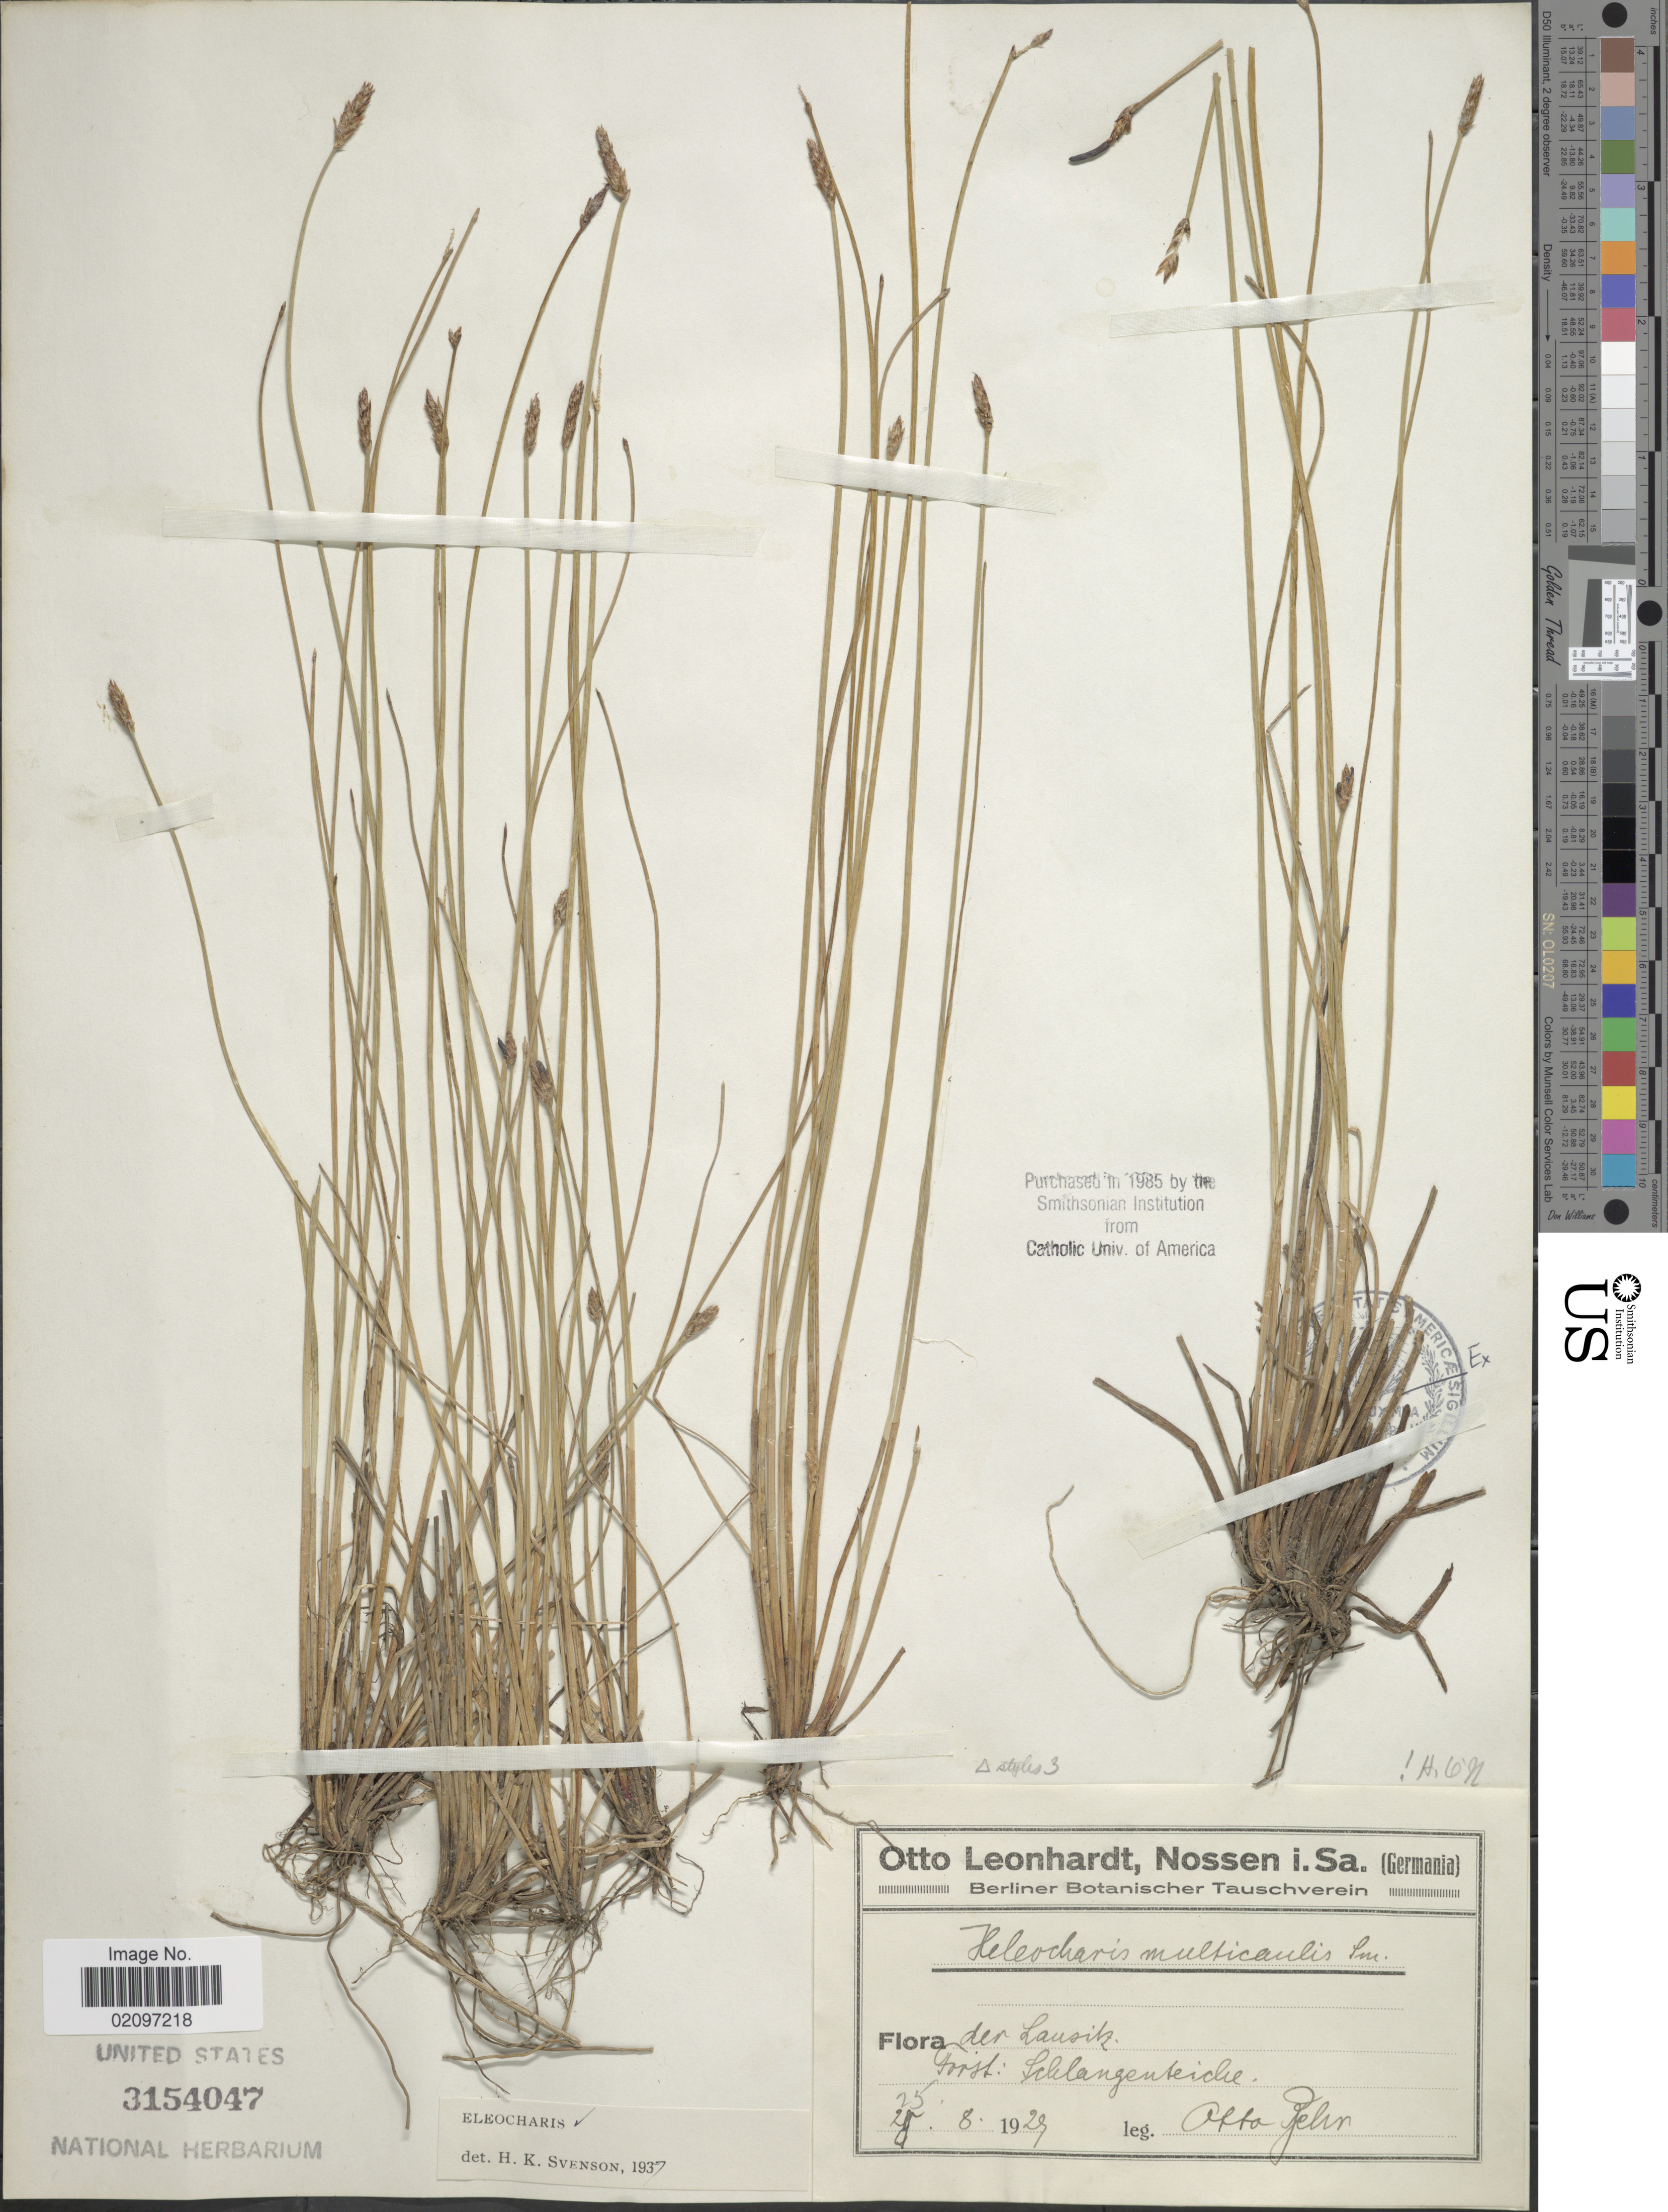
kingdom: Plantae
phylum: Tracheophyta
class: Liliopsida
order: Poales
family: Cyperaceae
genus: Eleocharis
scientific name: Eleocharis multicaulis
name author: (Sm.) Desv.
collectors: O. Leonhardt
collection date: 1929-08-25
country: Germany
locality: Lausitz, Forst: Schlangenteiche [interpreted]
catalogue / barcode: US 3154047